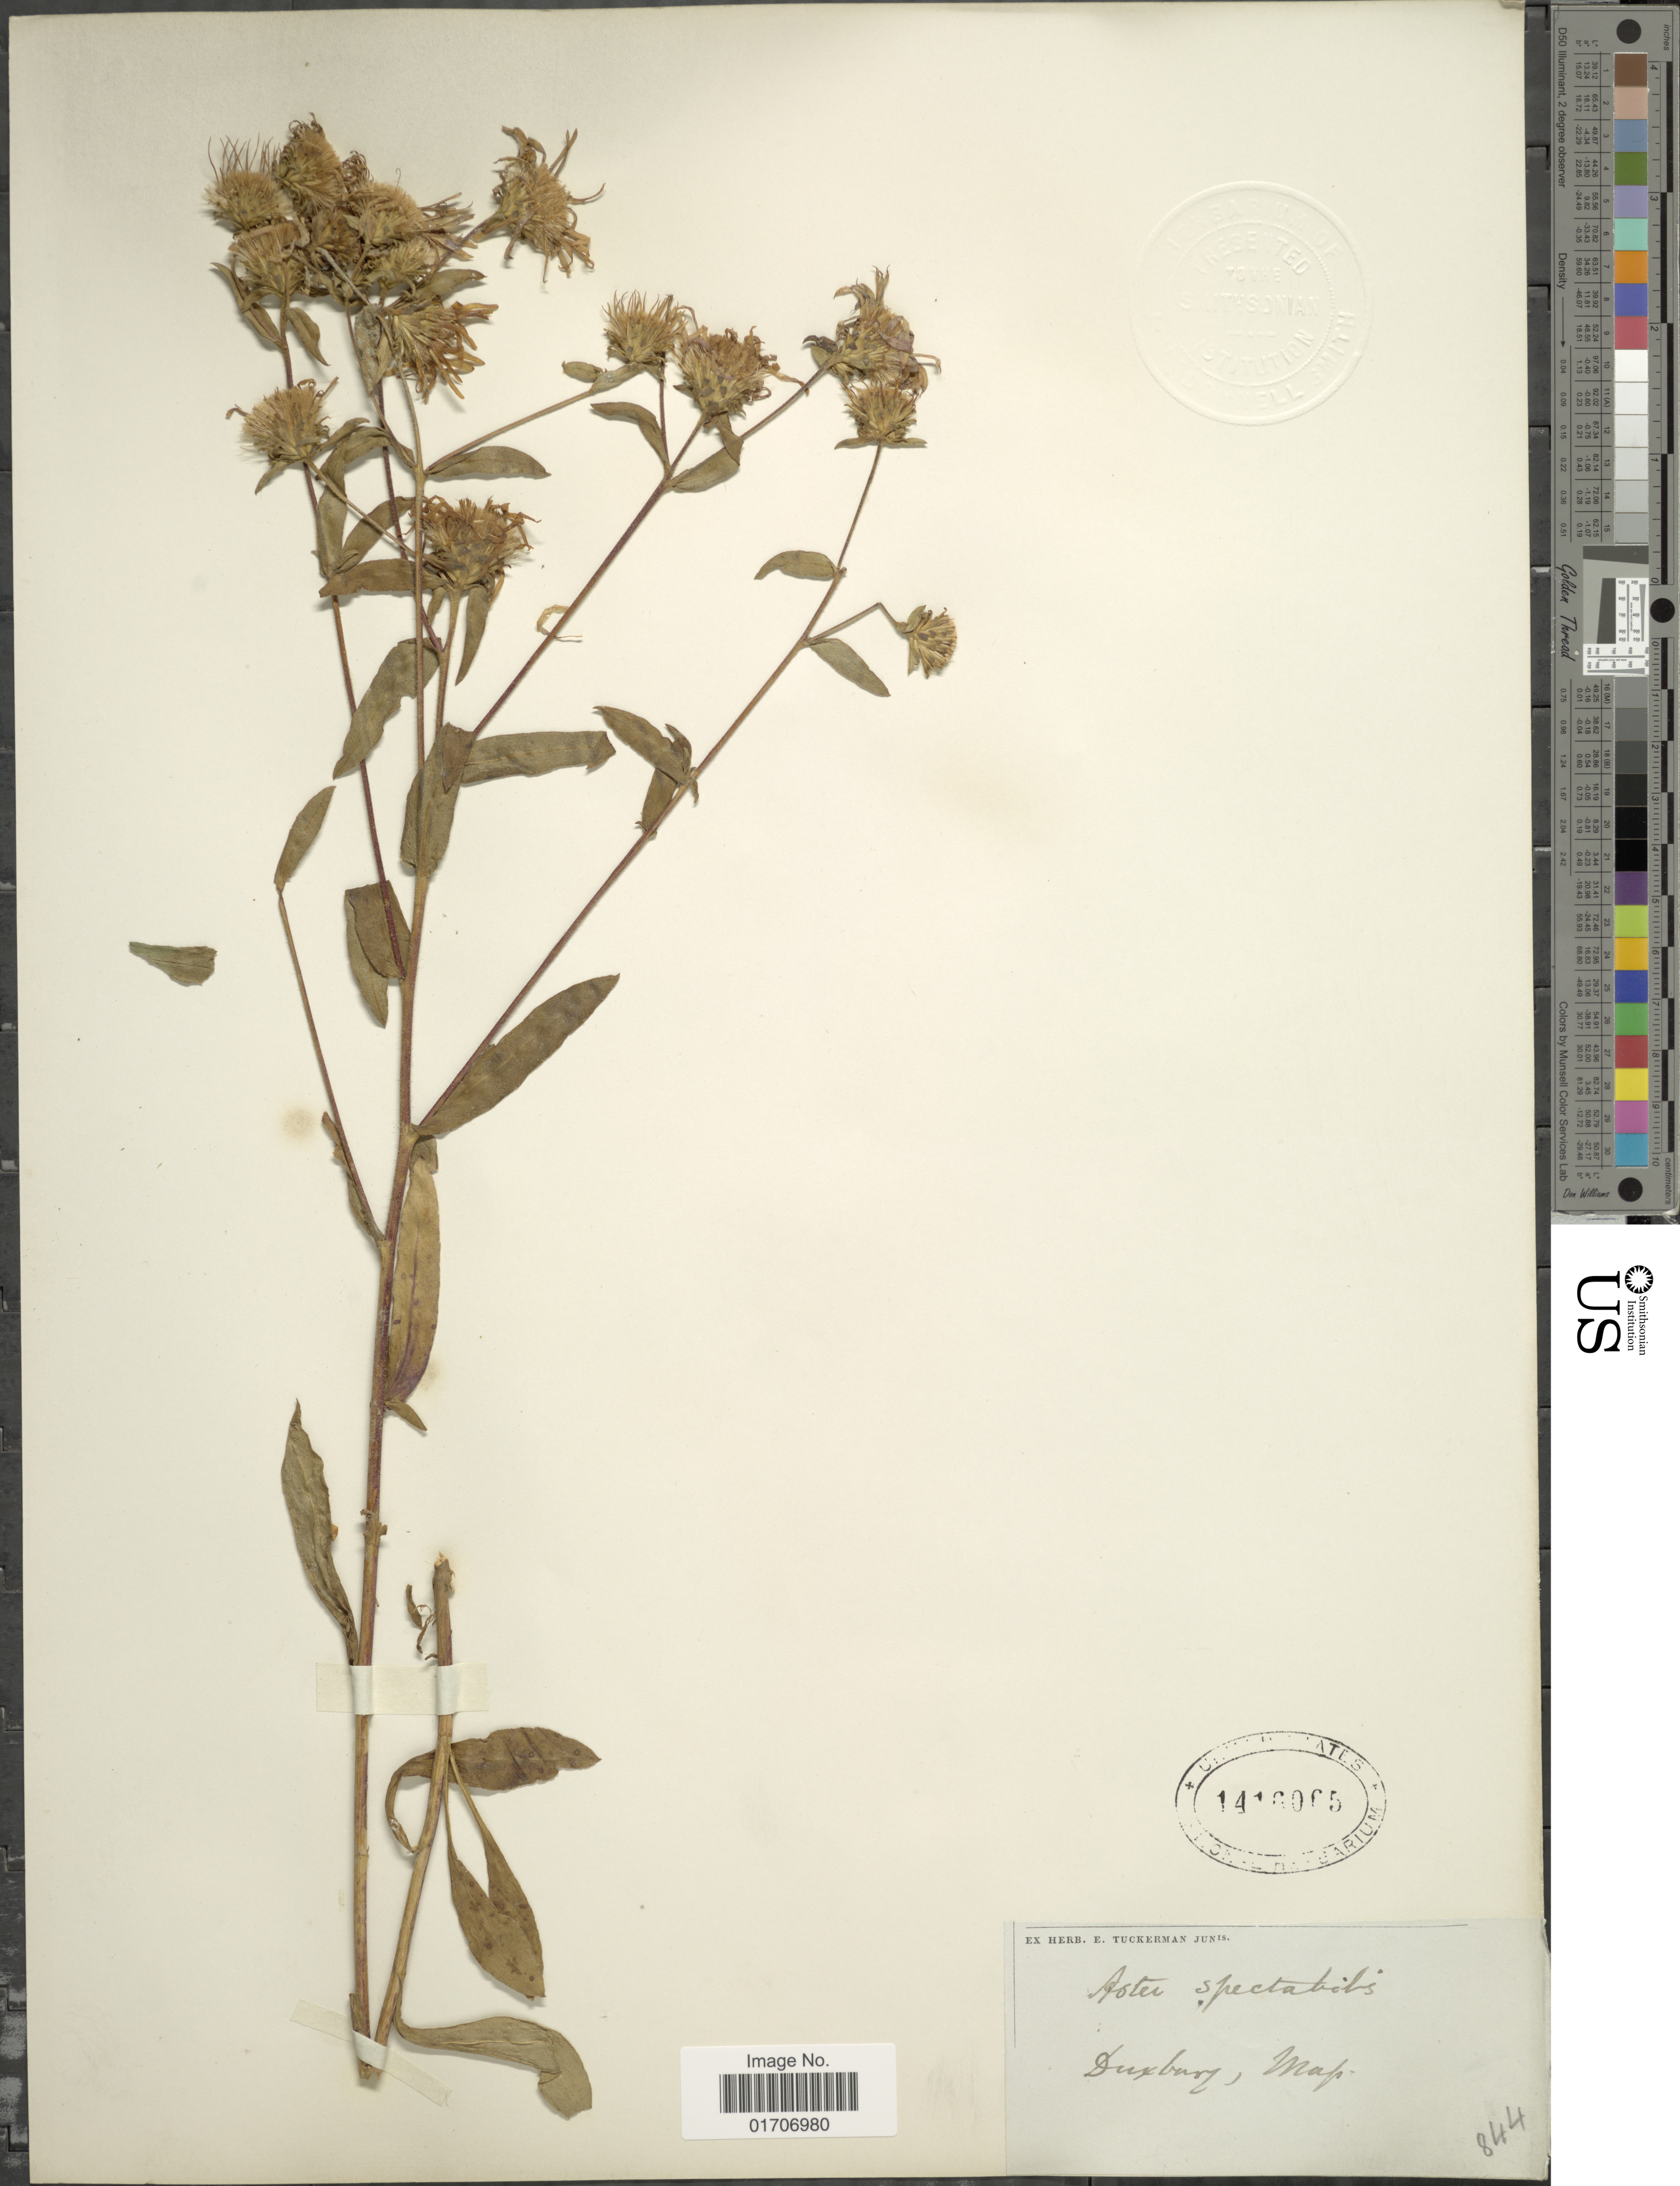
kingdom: Plantae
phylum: Tracheophyta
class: Magnoliopsida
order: Asterales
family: Asteraceae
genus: Eurybia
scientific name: Eurybia spectabilis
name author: (Aiton) G.L. Nesom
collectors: E. Tuckerman (Herbarium)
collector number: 844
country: United States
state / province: Massachusetts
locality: Duxburg, Map.